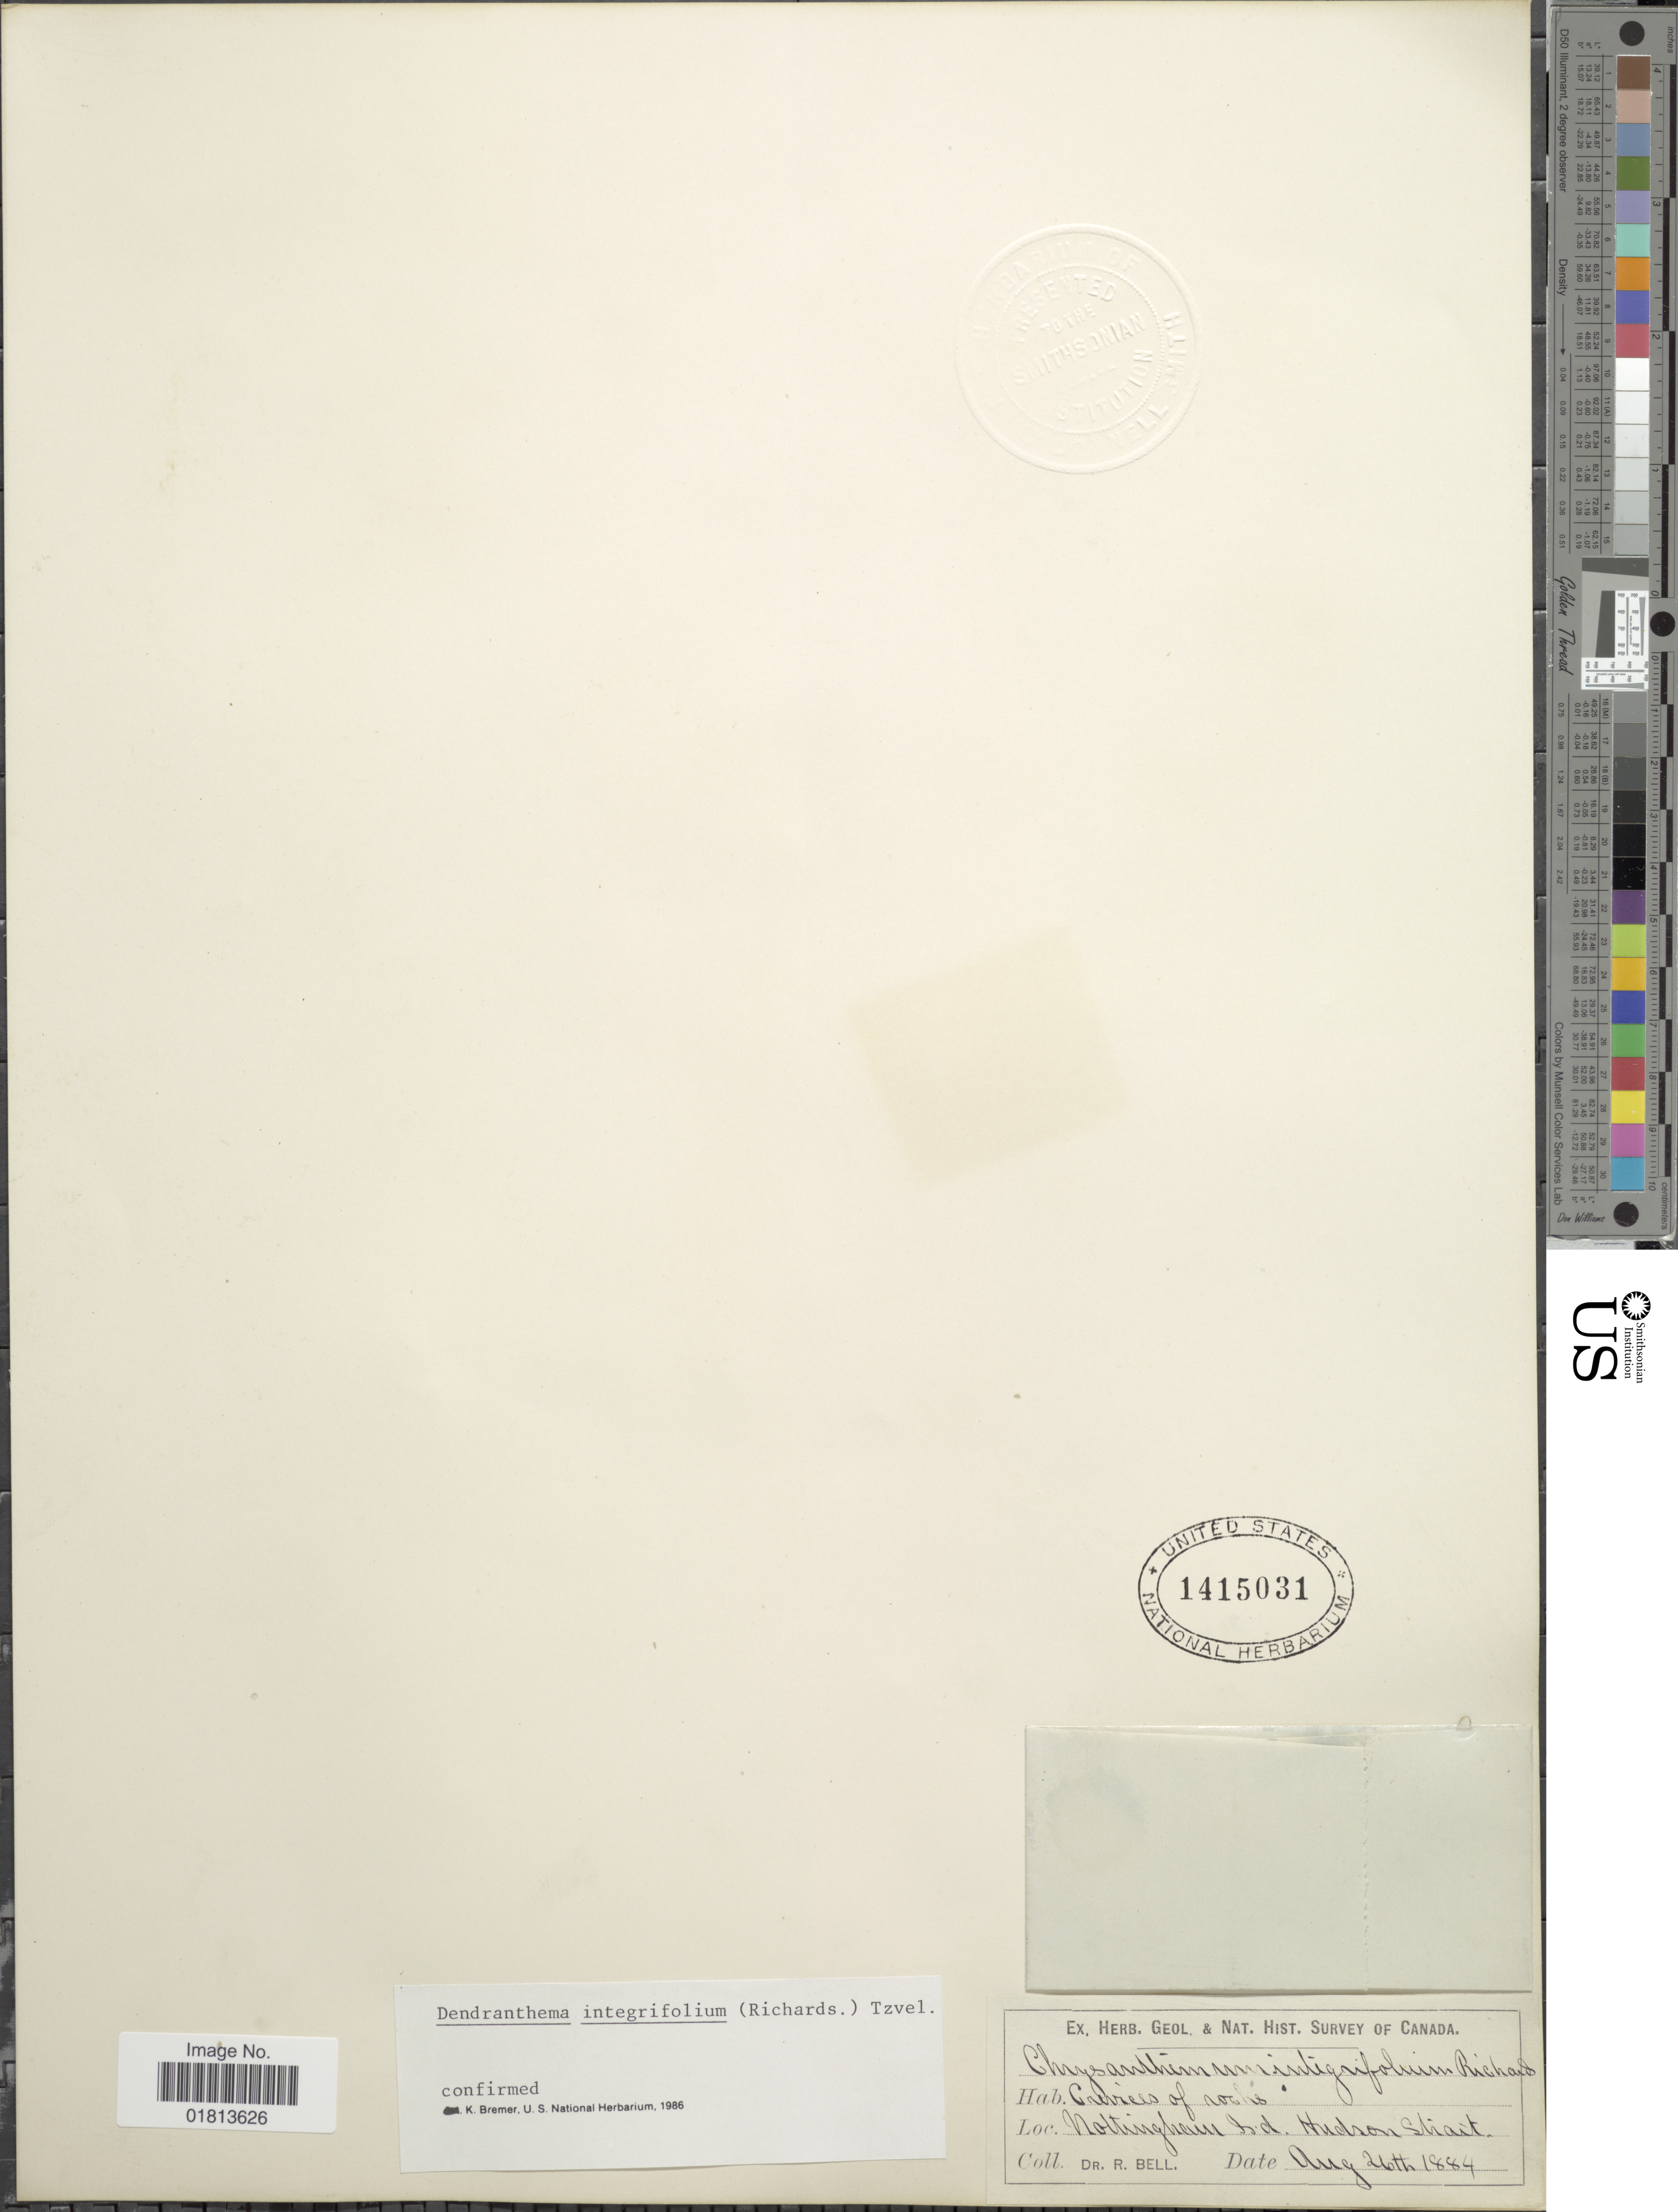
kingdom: Plantae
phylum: Tracheophyta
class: Magnoliopsida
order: Asterales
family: Asteraceae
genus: Dendranthema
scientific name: Dendranthema integrifolium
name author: (Richardson) Tzvelev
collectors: C. R. Bell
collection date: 1884-08-26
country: Canada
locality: Nottingham s.d. Hudson Strait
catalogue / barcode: US 1415031